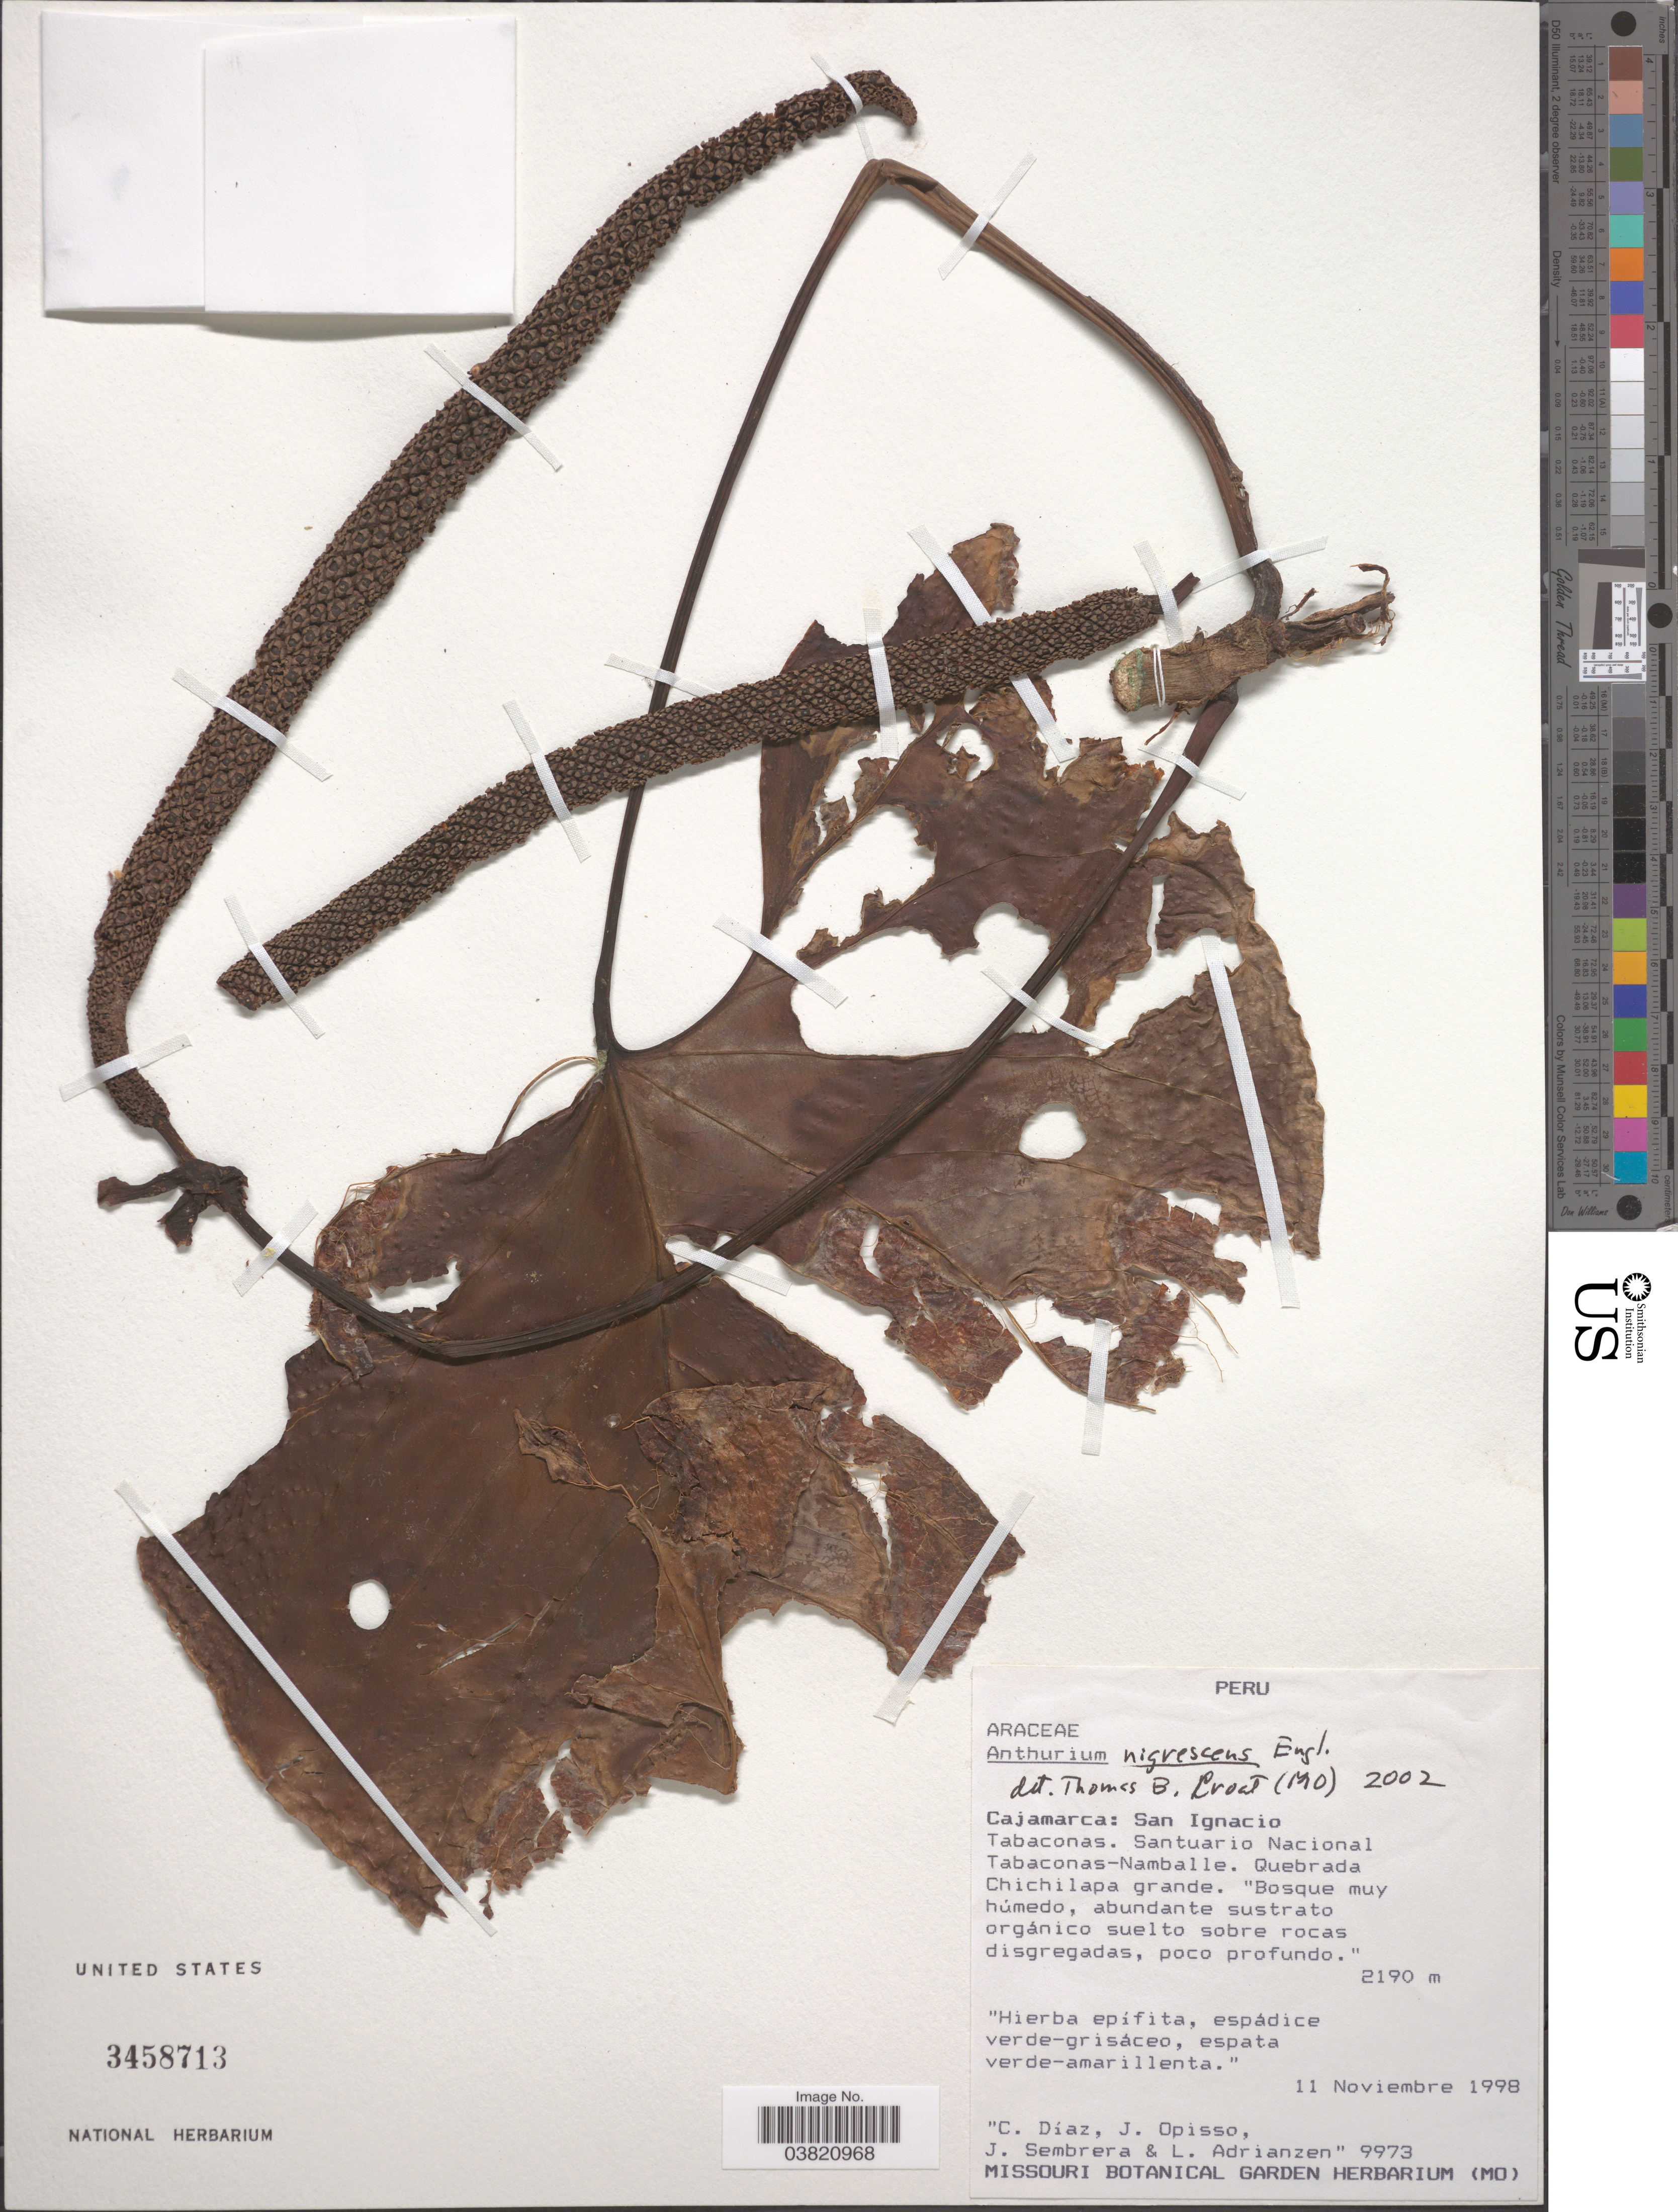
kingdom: Plantae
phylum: Tracheophyta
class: Liliopsida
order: Alismatales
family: Araceae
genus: Anthurium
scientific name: Anthurium nigrescens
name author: Engl.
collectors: C. Díaz, J. Opisso, J. Sembrera & L. Adrianzen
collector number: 9973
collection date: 1998-11-11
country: Peru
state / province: Cajamarca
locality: San Ignacio. Tabaconas. Santuario Nacional Tabaconas-Namballe.Quebrada Chichilapa grande.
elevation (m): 2190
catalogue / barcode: US 3458713